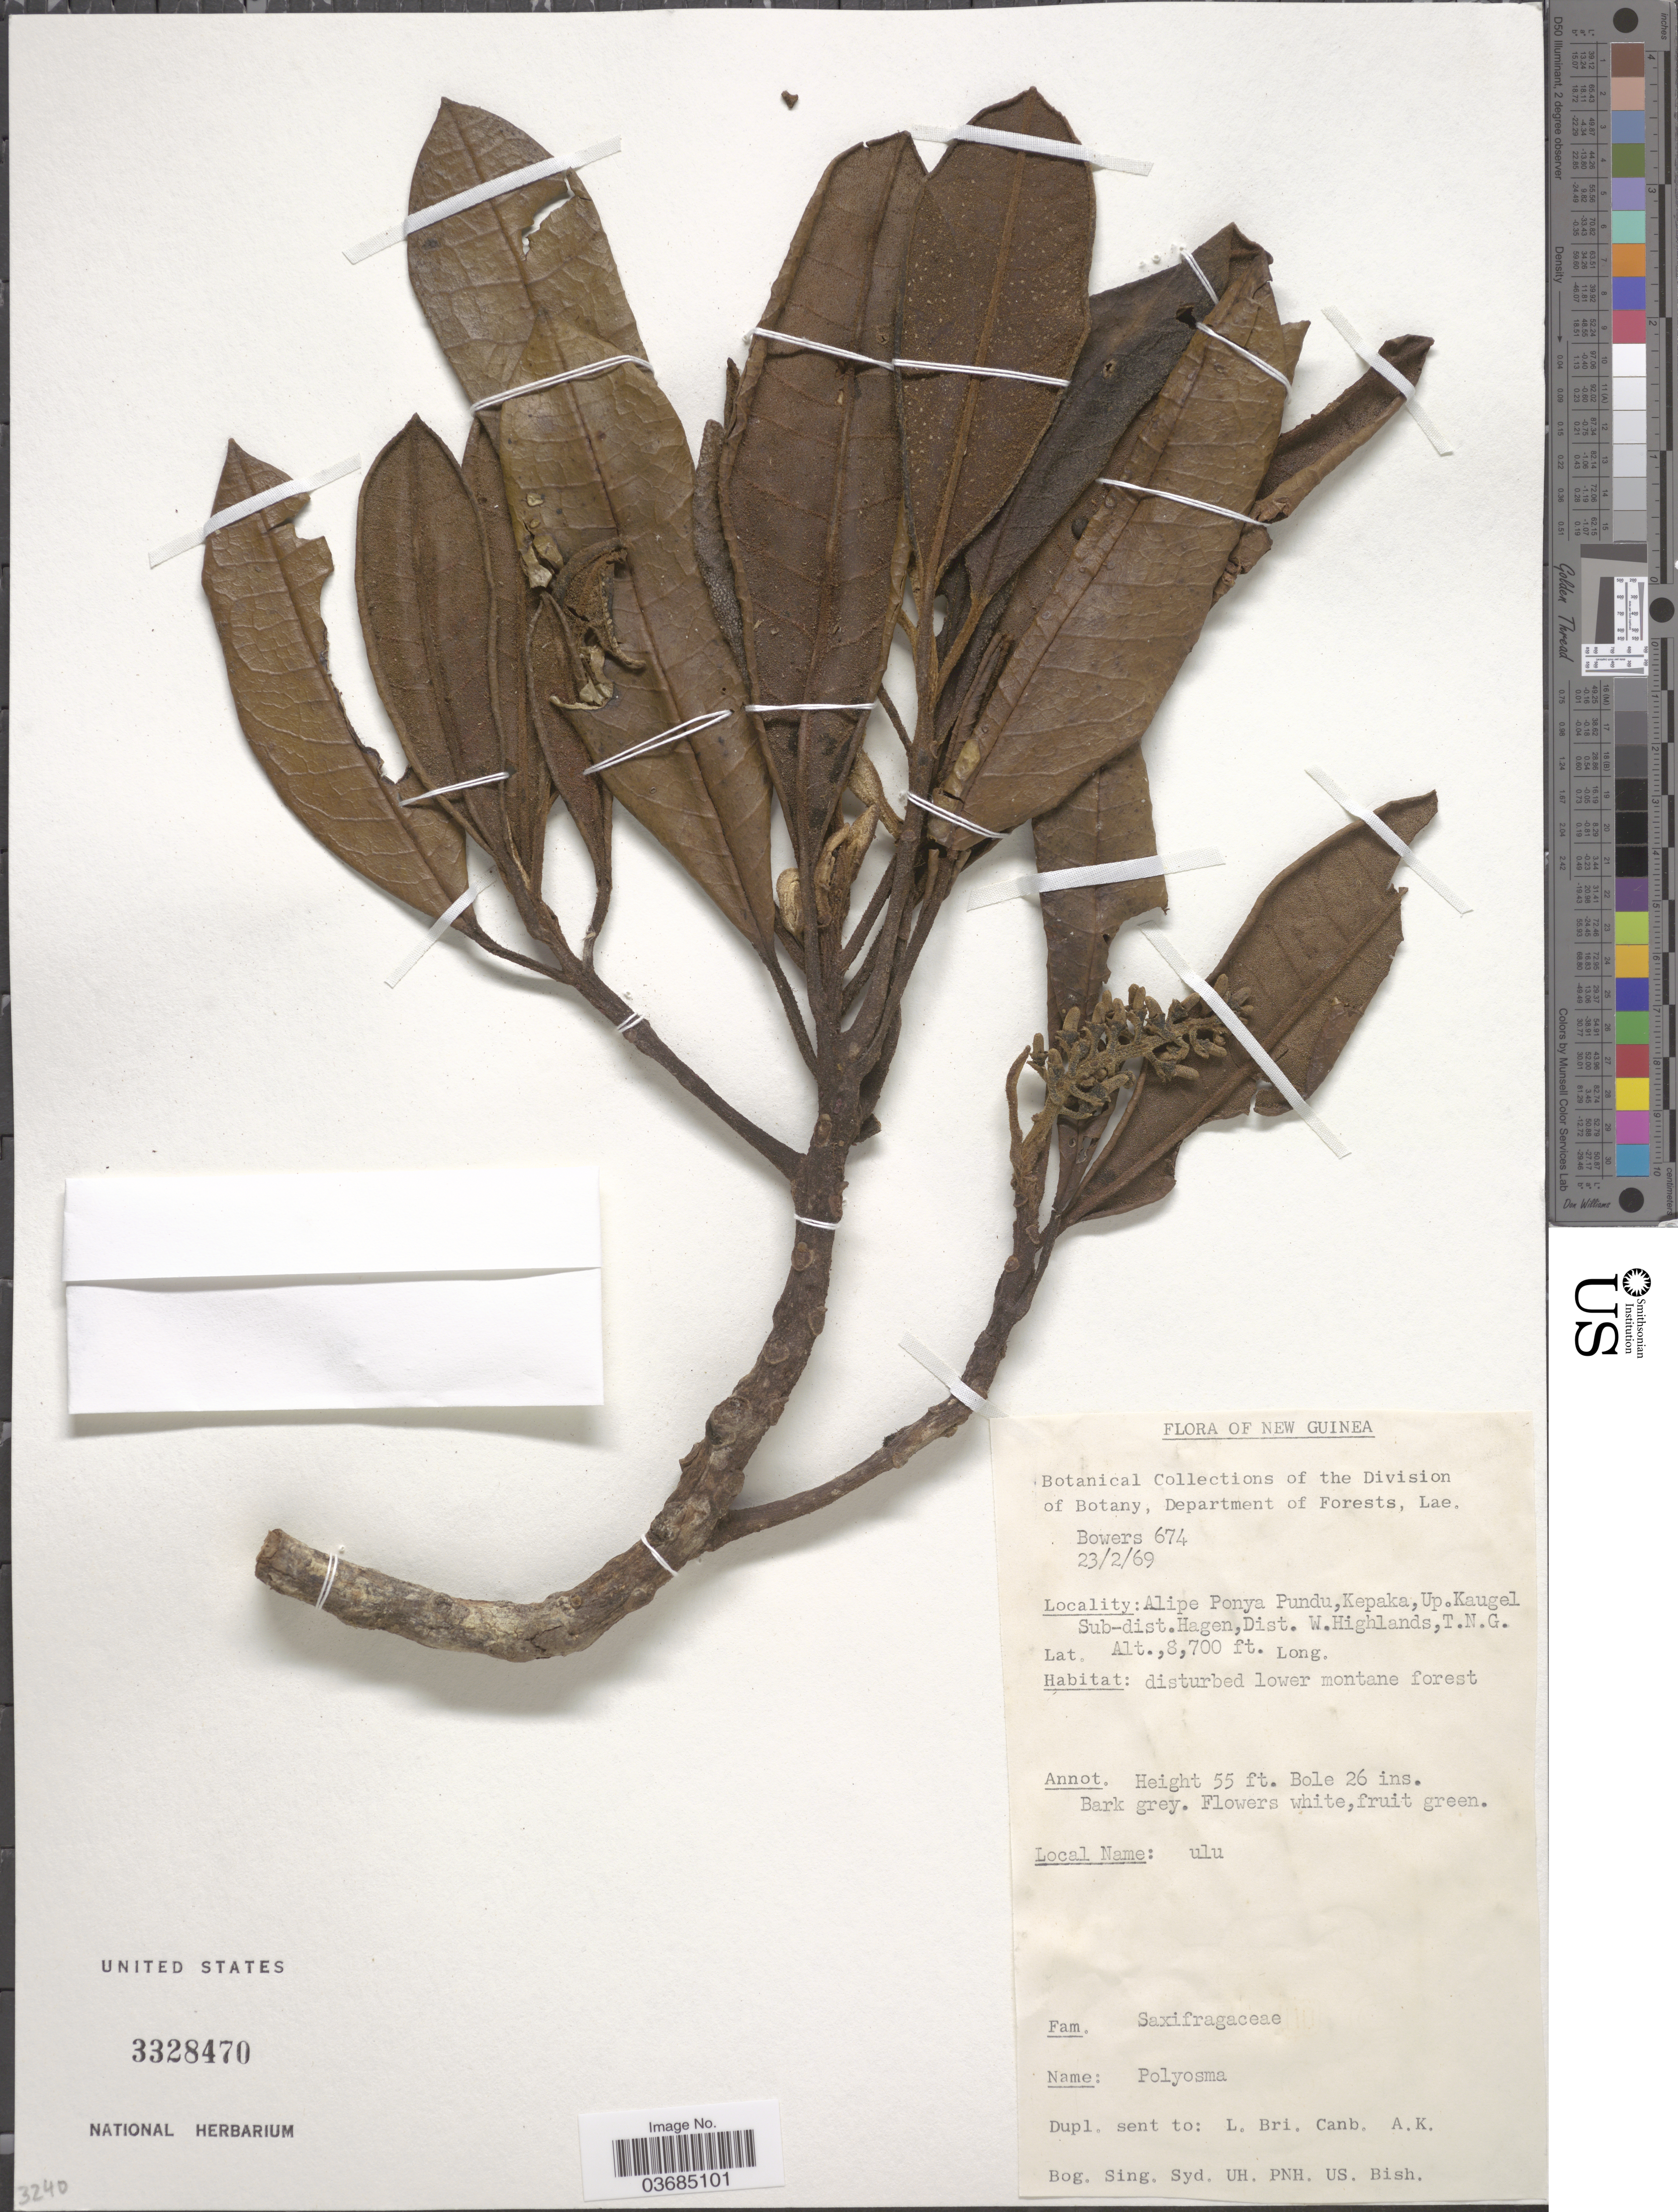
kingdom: Plantae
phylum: Tracheophyta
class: Magnoliopsida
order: Escalloniales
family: Escalloniaceae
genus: Polyosma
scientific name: Polyosma sp.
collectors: -. Bowers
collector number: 674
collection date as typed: Transcribed d/m/y: 23/2/69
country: Papua New Guinea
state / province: Western Highlands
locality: New Guinea. Alipe Ponya Pundu, Kepaka, Up.Kaugel Sub-dist. Hagen, Dist. W. Highlands, T. N. G.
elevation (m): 2652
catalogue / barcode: US 3328470